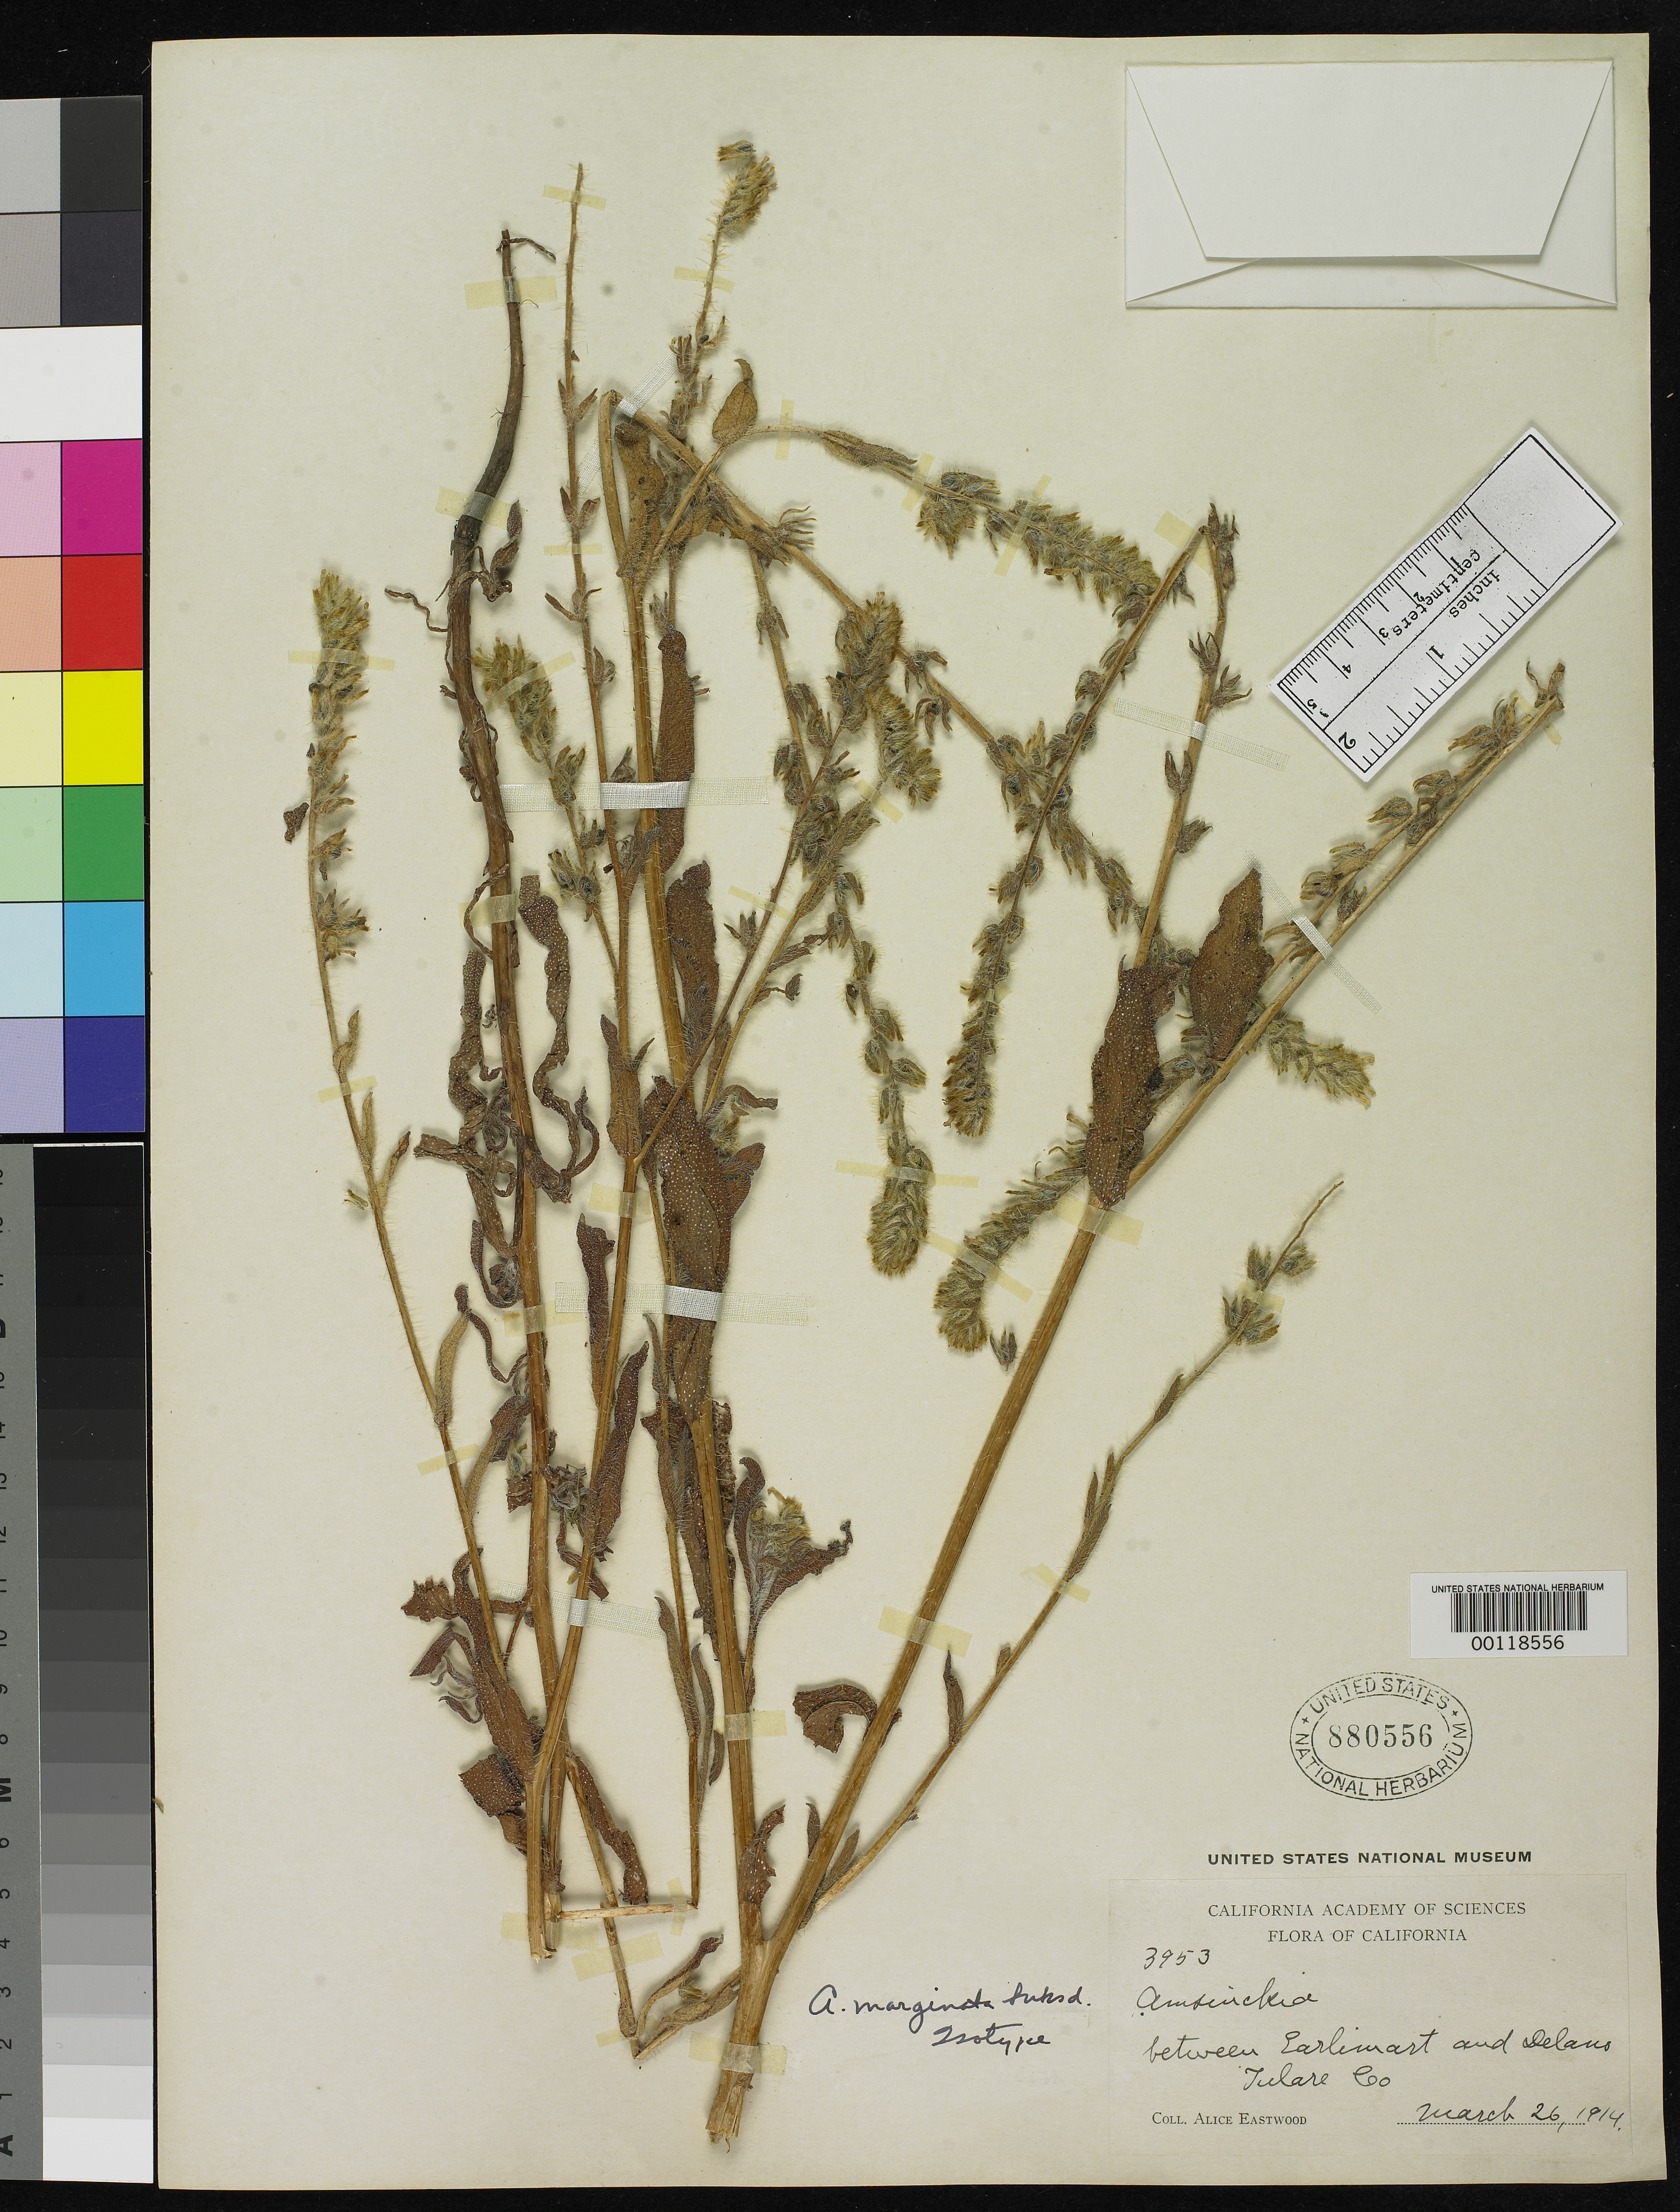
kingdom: Plantae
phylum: Tracheophyta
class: Magnoliopsida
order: Boraginales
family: Boraginaceae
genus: Amsinckia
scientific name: Amsinckia marginata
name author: Suksd.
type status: Isosyntype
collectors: A. Eastwood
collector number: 3953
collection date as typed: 26 Mar 1914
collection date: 1914-03-26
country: United States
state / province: California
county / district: Kern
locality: Delano.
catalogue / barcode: US 880556